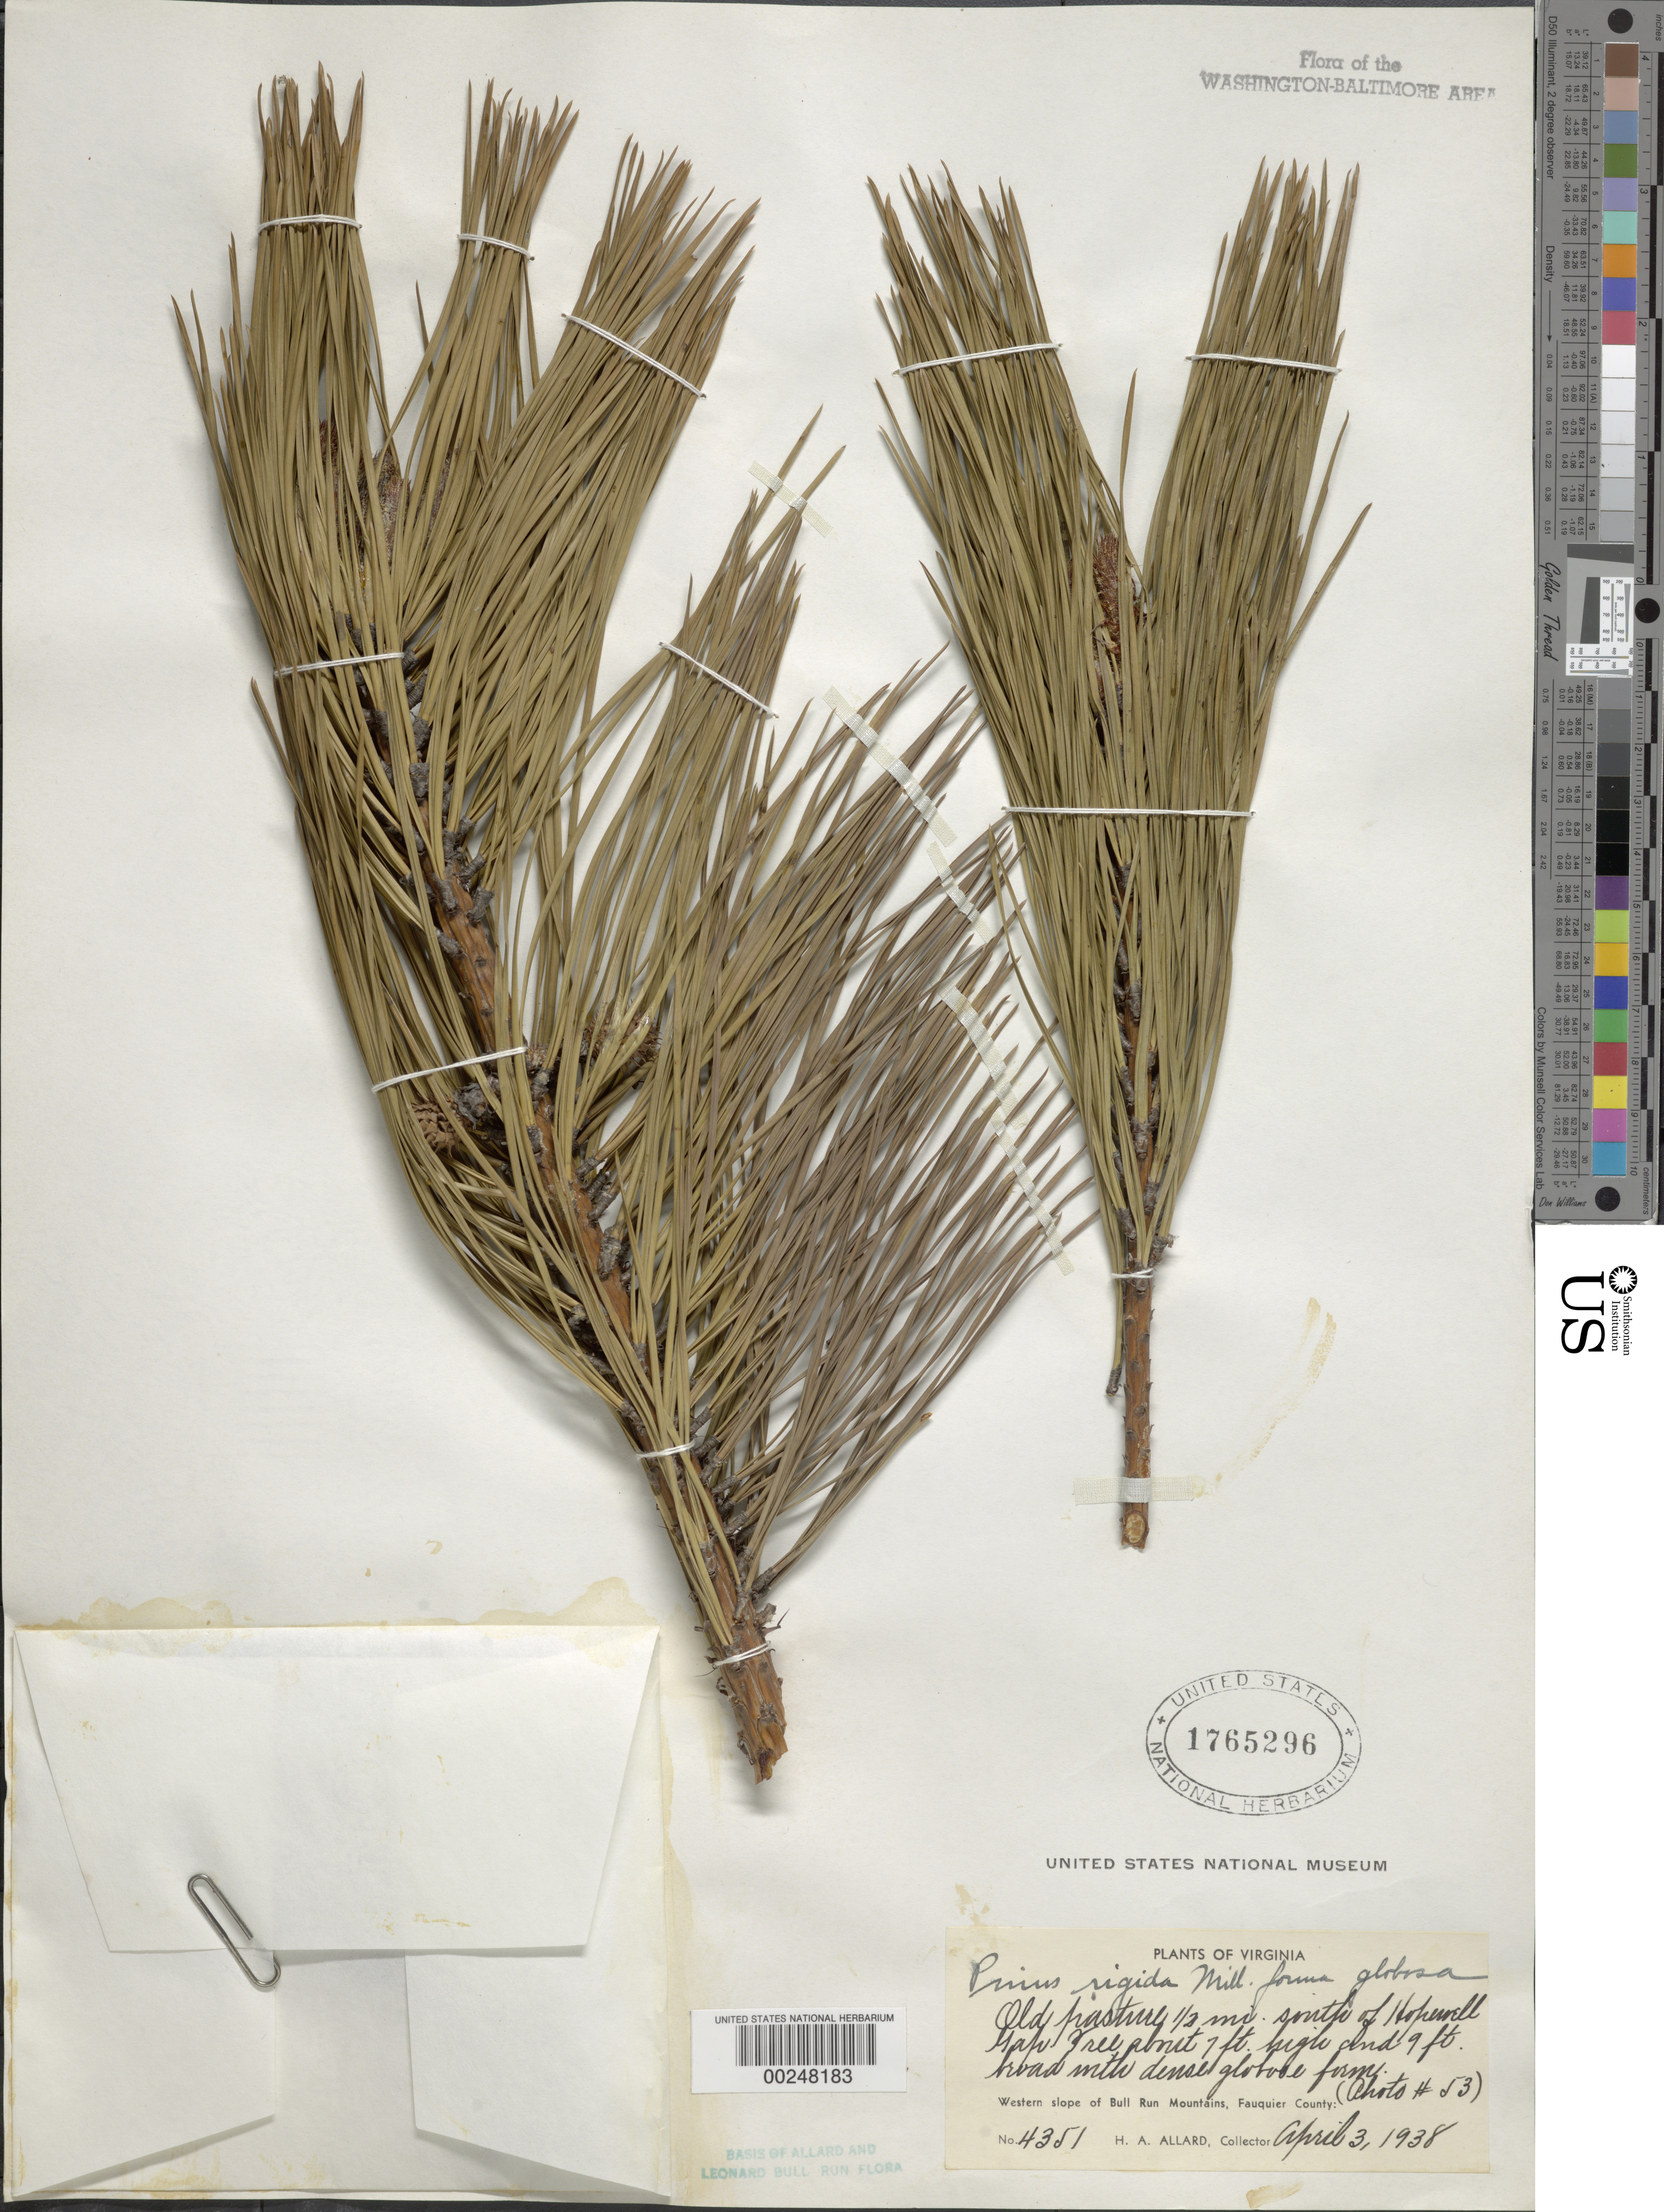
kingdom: Plantae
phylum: Tracheophyta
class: Pinopsida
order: Pinales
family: Pinaceae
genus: Pinus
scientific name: Pinus rigida f. globosa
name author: H.A. Allard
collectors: H. A. Allard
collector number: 4351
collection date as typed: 03 Apr 1938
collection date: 1938-04-03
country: United States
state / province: Virginia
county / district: Fauquier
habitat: Old pasture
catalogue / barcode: US 1765296